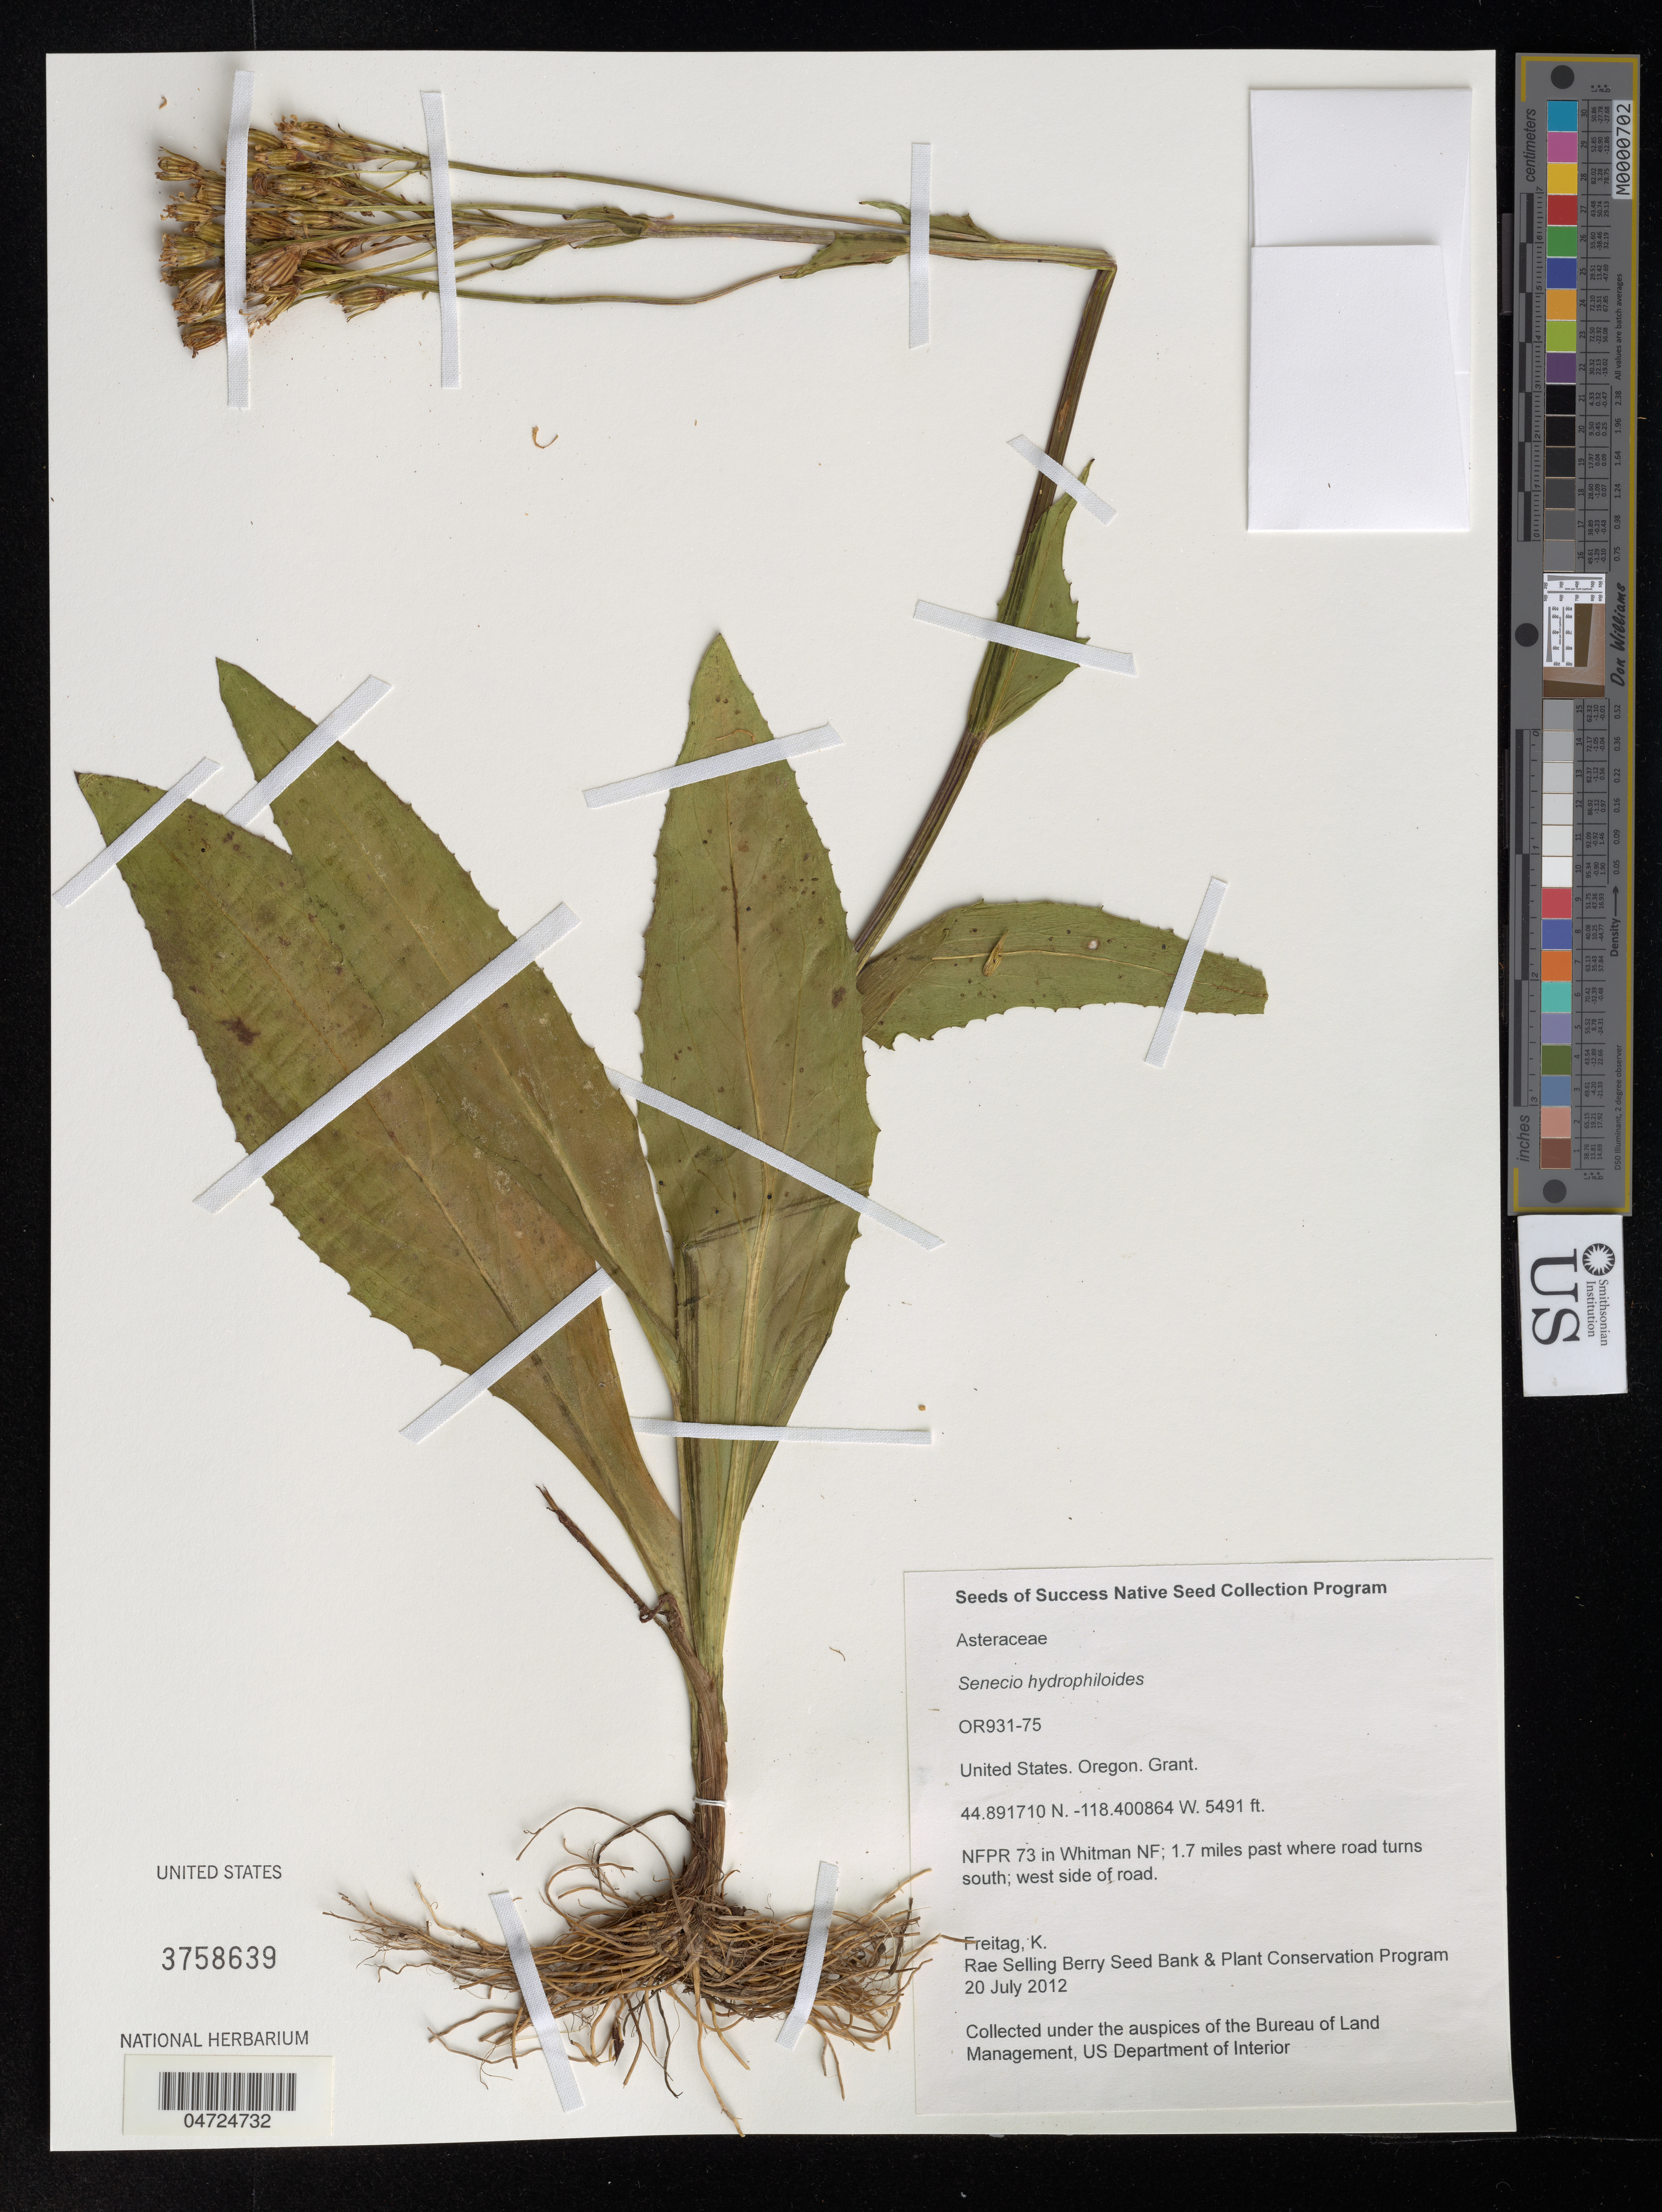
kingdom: Plantae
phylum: Tracheophyta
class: Magnoliopsida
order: Asterales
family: Asteraceae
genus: Senecio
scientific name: Senecio hydrophiloides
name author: Rydb.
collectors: K. Freitag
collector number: OR931-75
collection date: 2012-07-20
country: United States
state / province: Oregon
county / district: Grant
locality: Grant. NFPR 73 in Whitman NF; 1.7 miles past where road turns south; west side of road.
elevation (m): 1674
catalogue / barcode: US 3758639